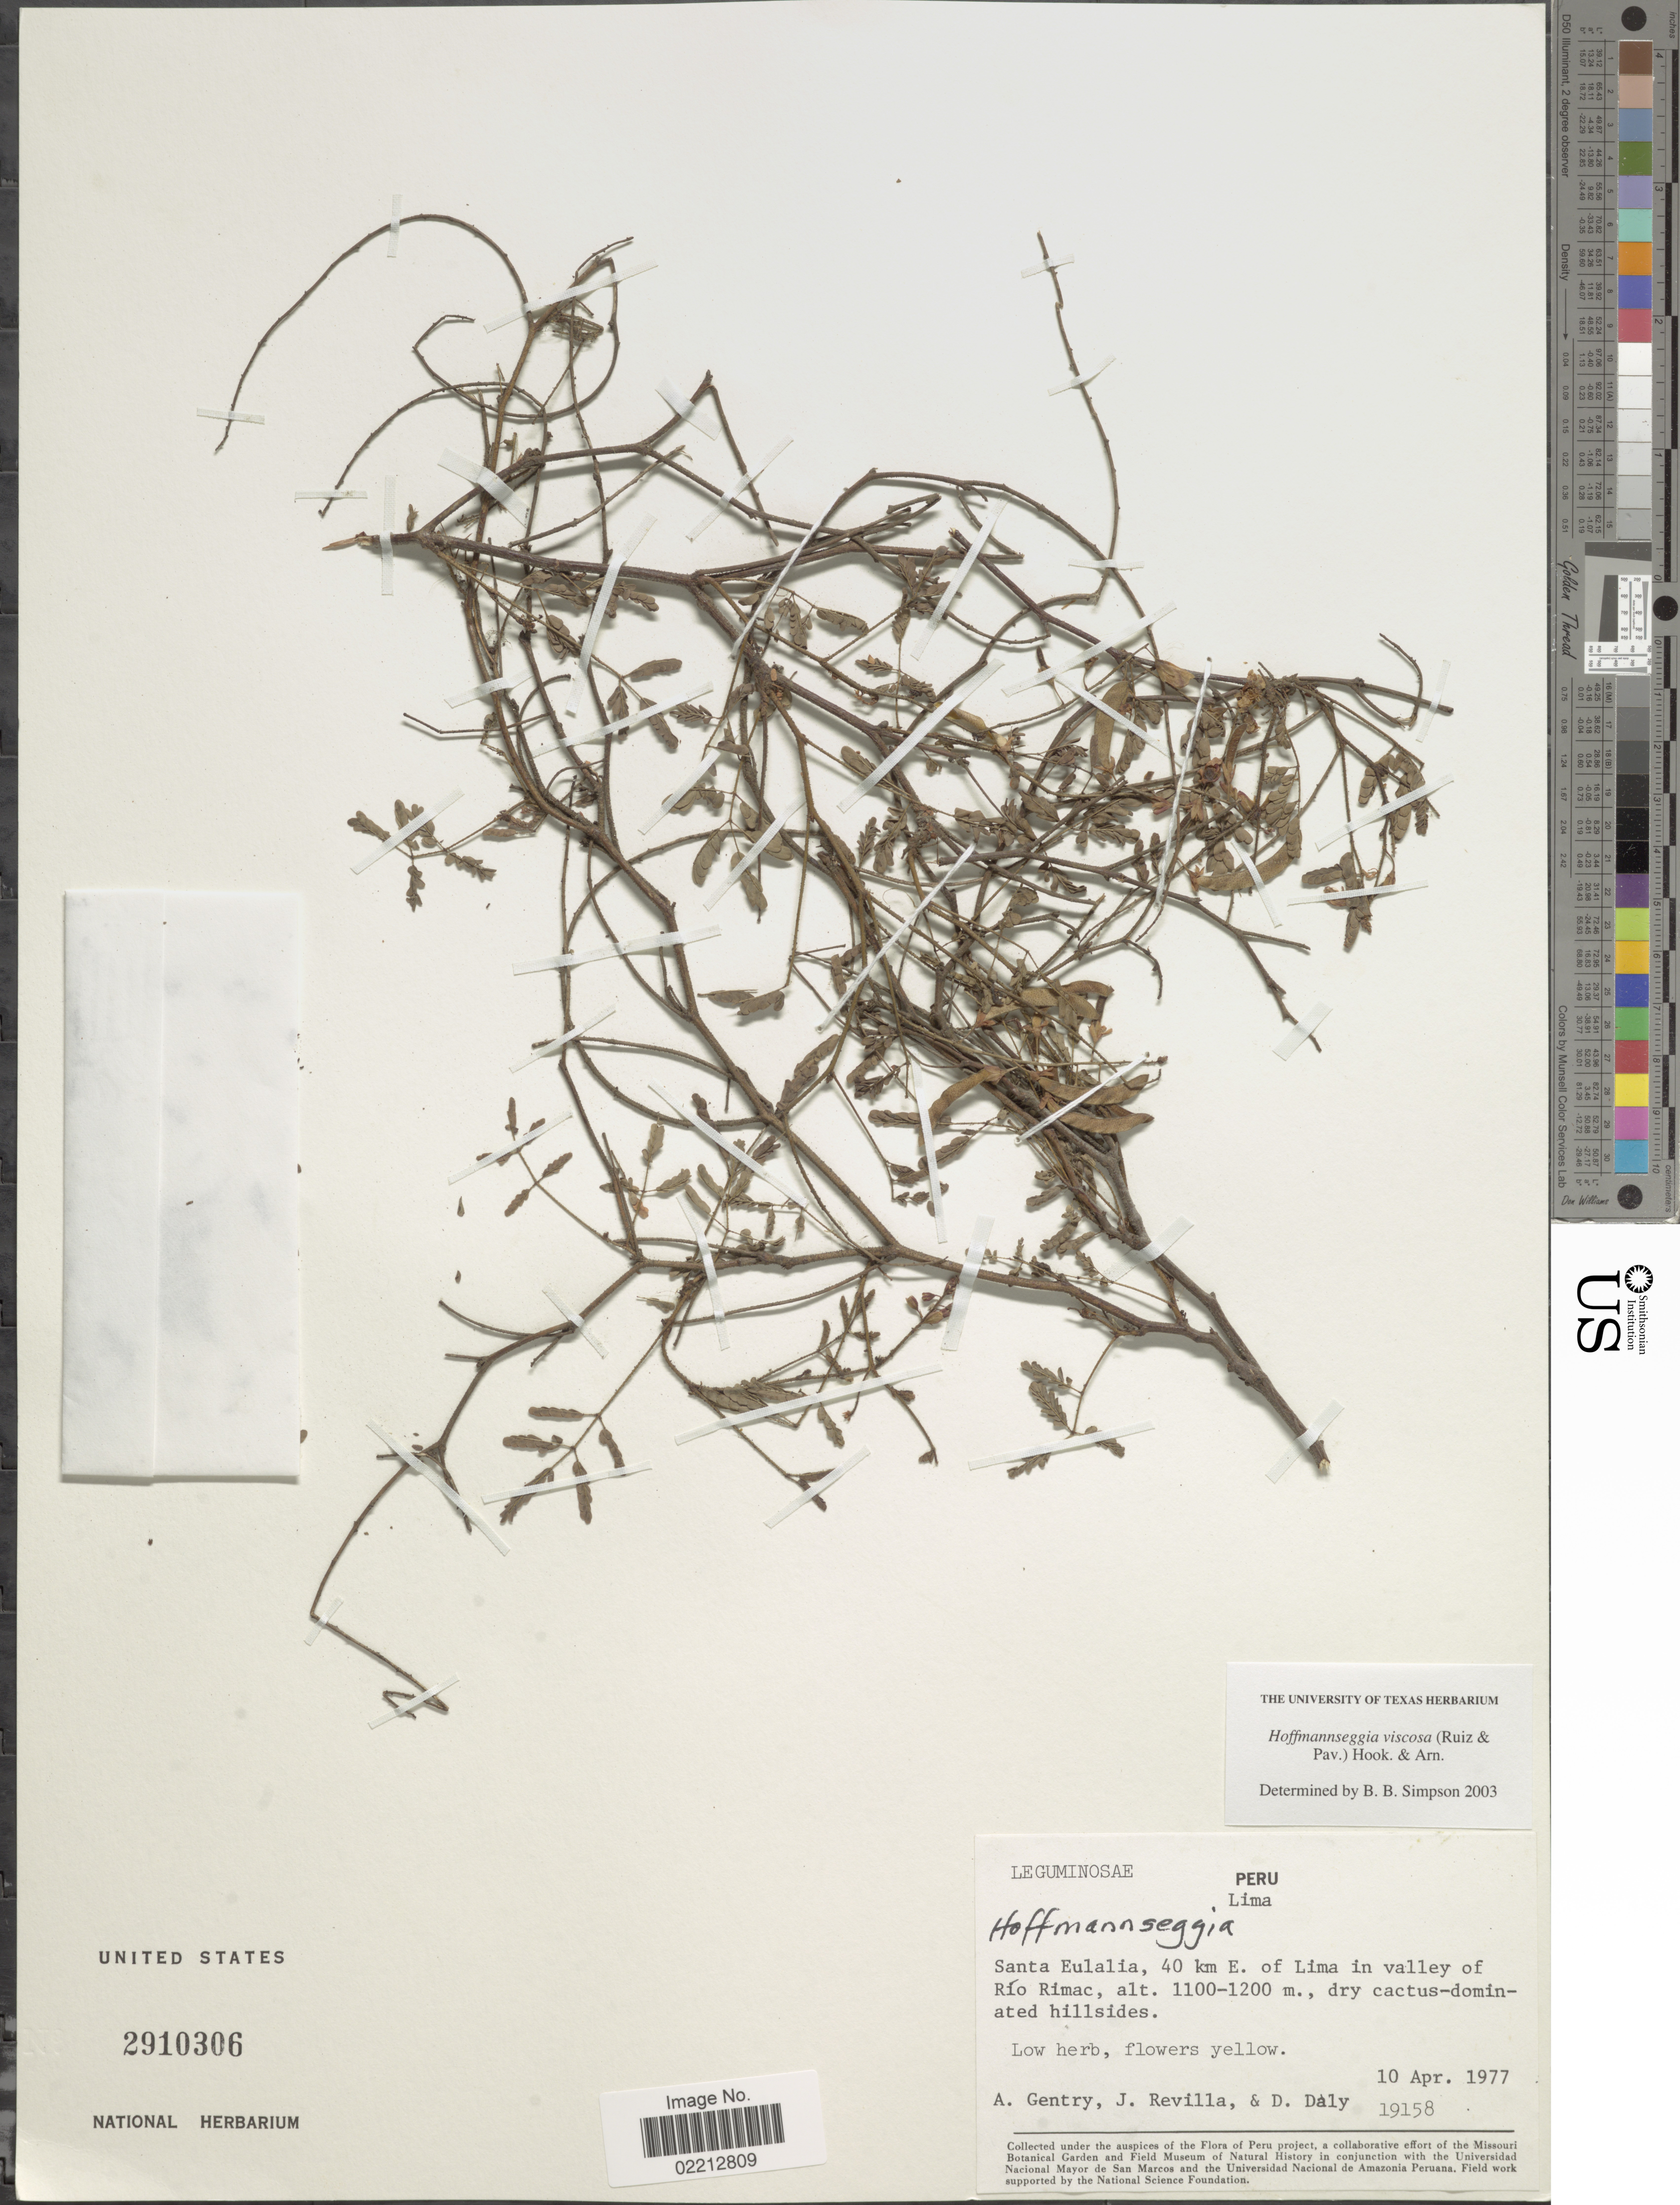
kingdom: Plantae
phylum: Tracheophyta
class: Magnoliopsida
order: Fabales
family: Fabaceae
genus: Hoffmannseggia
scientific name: Hoffmannseggia viscosa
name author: Hook. & Arn.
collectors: A. H. Gentry, J. Revilla & D. C. Daly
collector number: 19158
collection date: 1977-04-10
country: Peru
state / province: Lima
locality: Santa Eulalia, 40 km E. of Lima in valley of Rio Rimac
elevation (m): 1100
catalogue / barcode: US 2910306